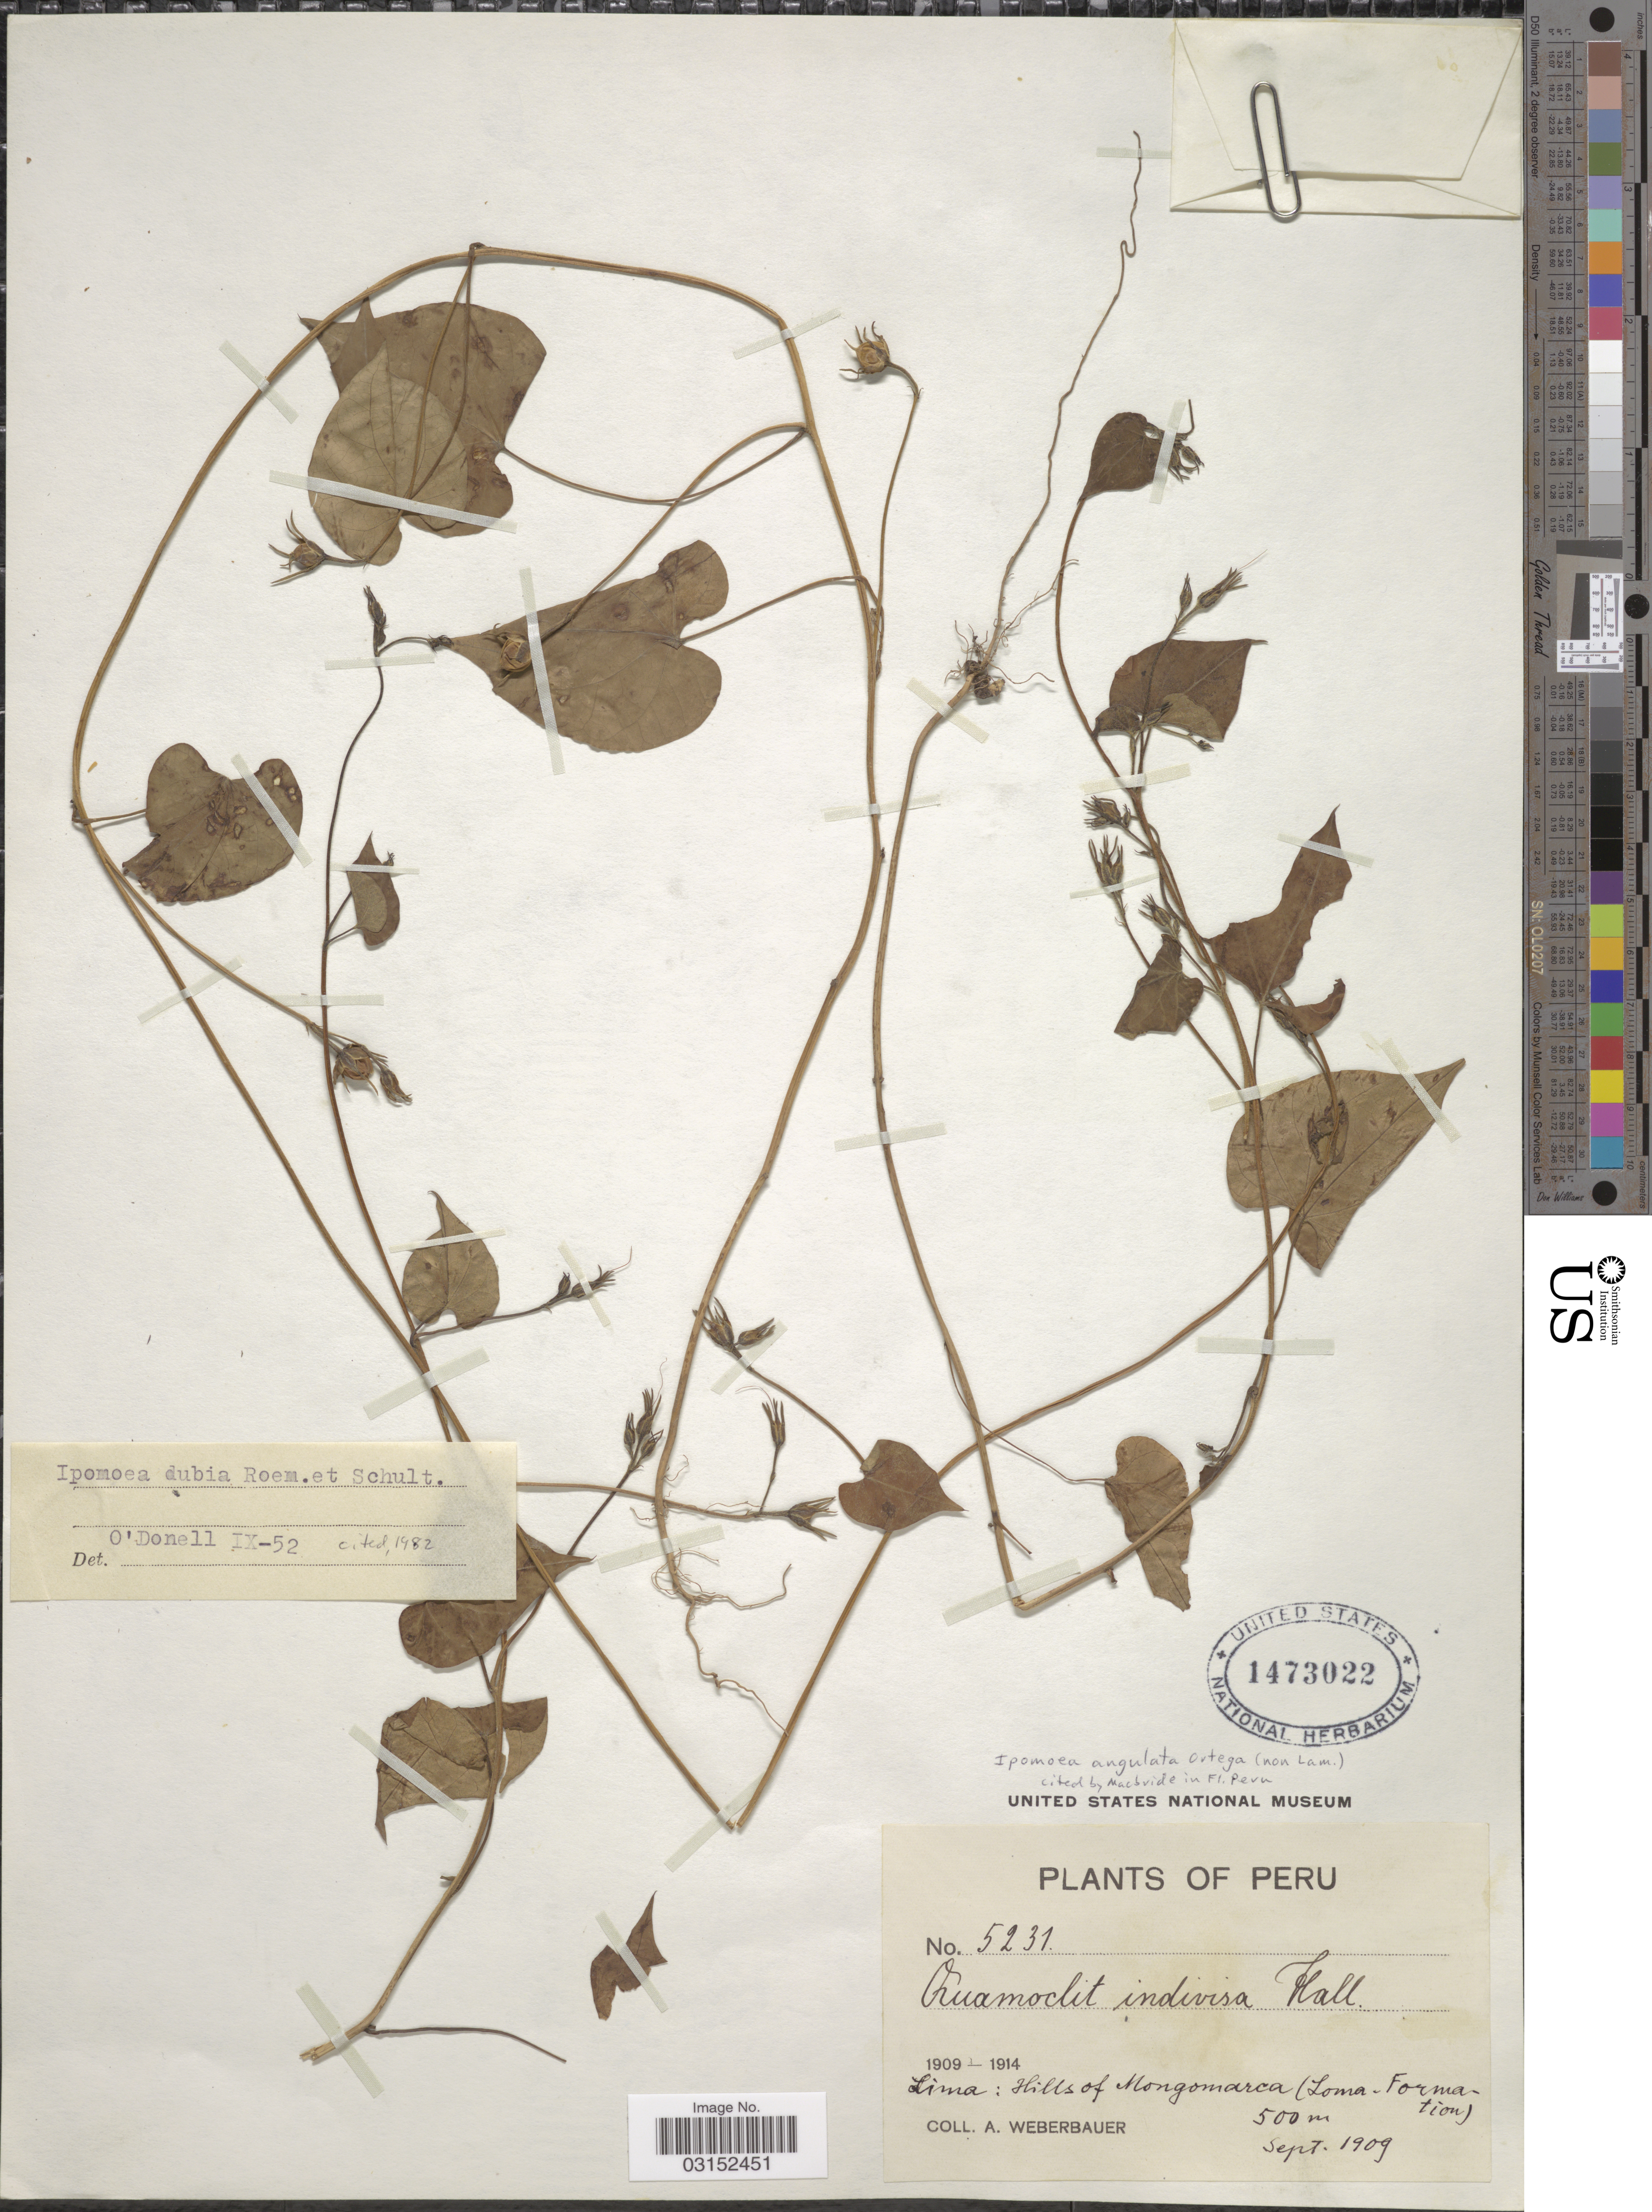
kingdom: Plantae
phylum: Tracheophyta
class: Magnoliopsida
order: Solanales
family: Convolvulaceae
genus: Ipomoea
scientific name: Ipomoea dubia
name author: Roem. & Schult.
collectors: A. Weberbauer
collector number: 5231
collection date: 1909-09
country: Peru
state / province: Lima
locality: Lima: Hills of Mongomarca (Lima-Formation).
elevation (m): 500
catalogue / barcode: US 1473022